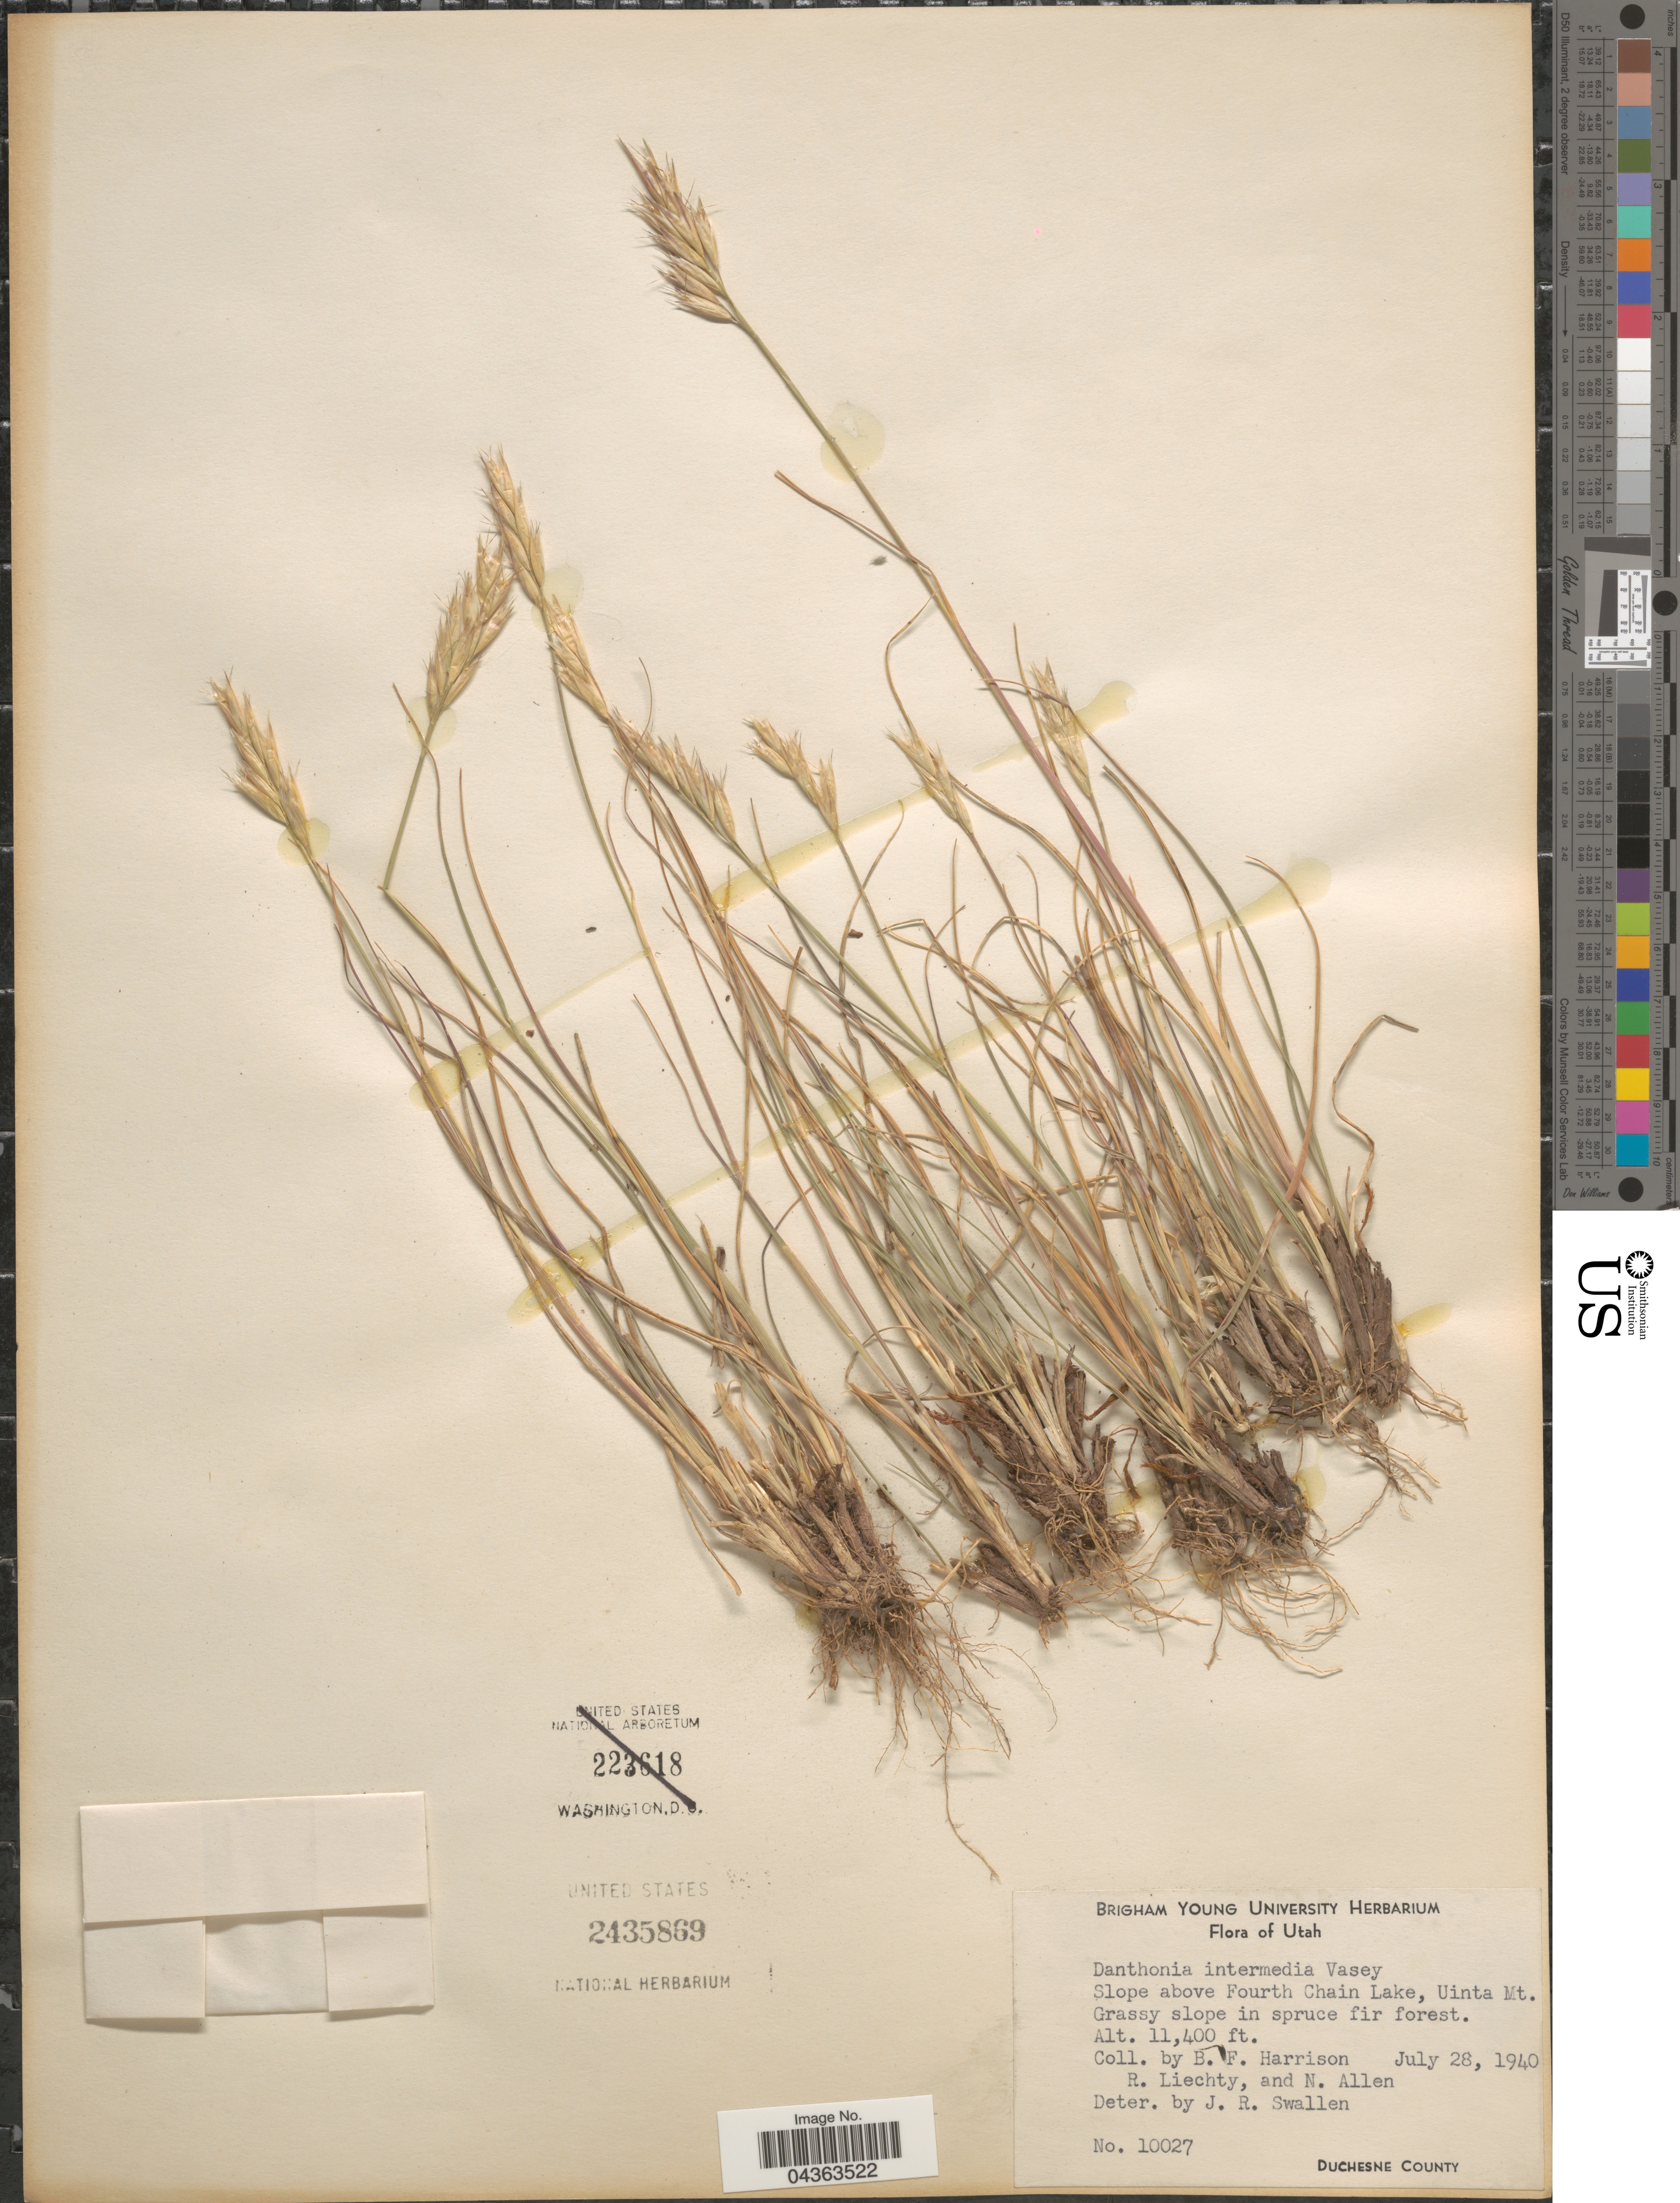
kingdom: Plantae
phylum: Tracheophyta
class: Liliopsida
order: Poales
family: Poaceae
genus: Danthonia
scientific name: Danthonia intermedia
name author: Vasey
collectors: B. F. Harrison, R. Liechty & N. Allen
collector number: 10027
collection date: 1940-07-28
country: United States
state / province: Utah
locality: Slope above Fourth Chain Lake, Uinta Mt. Grassy slope in spruce air forest. Duchesne County.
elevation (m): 3475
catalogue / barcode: US 2435869